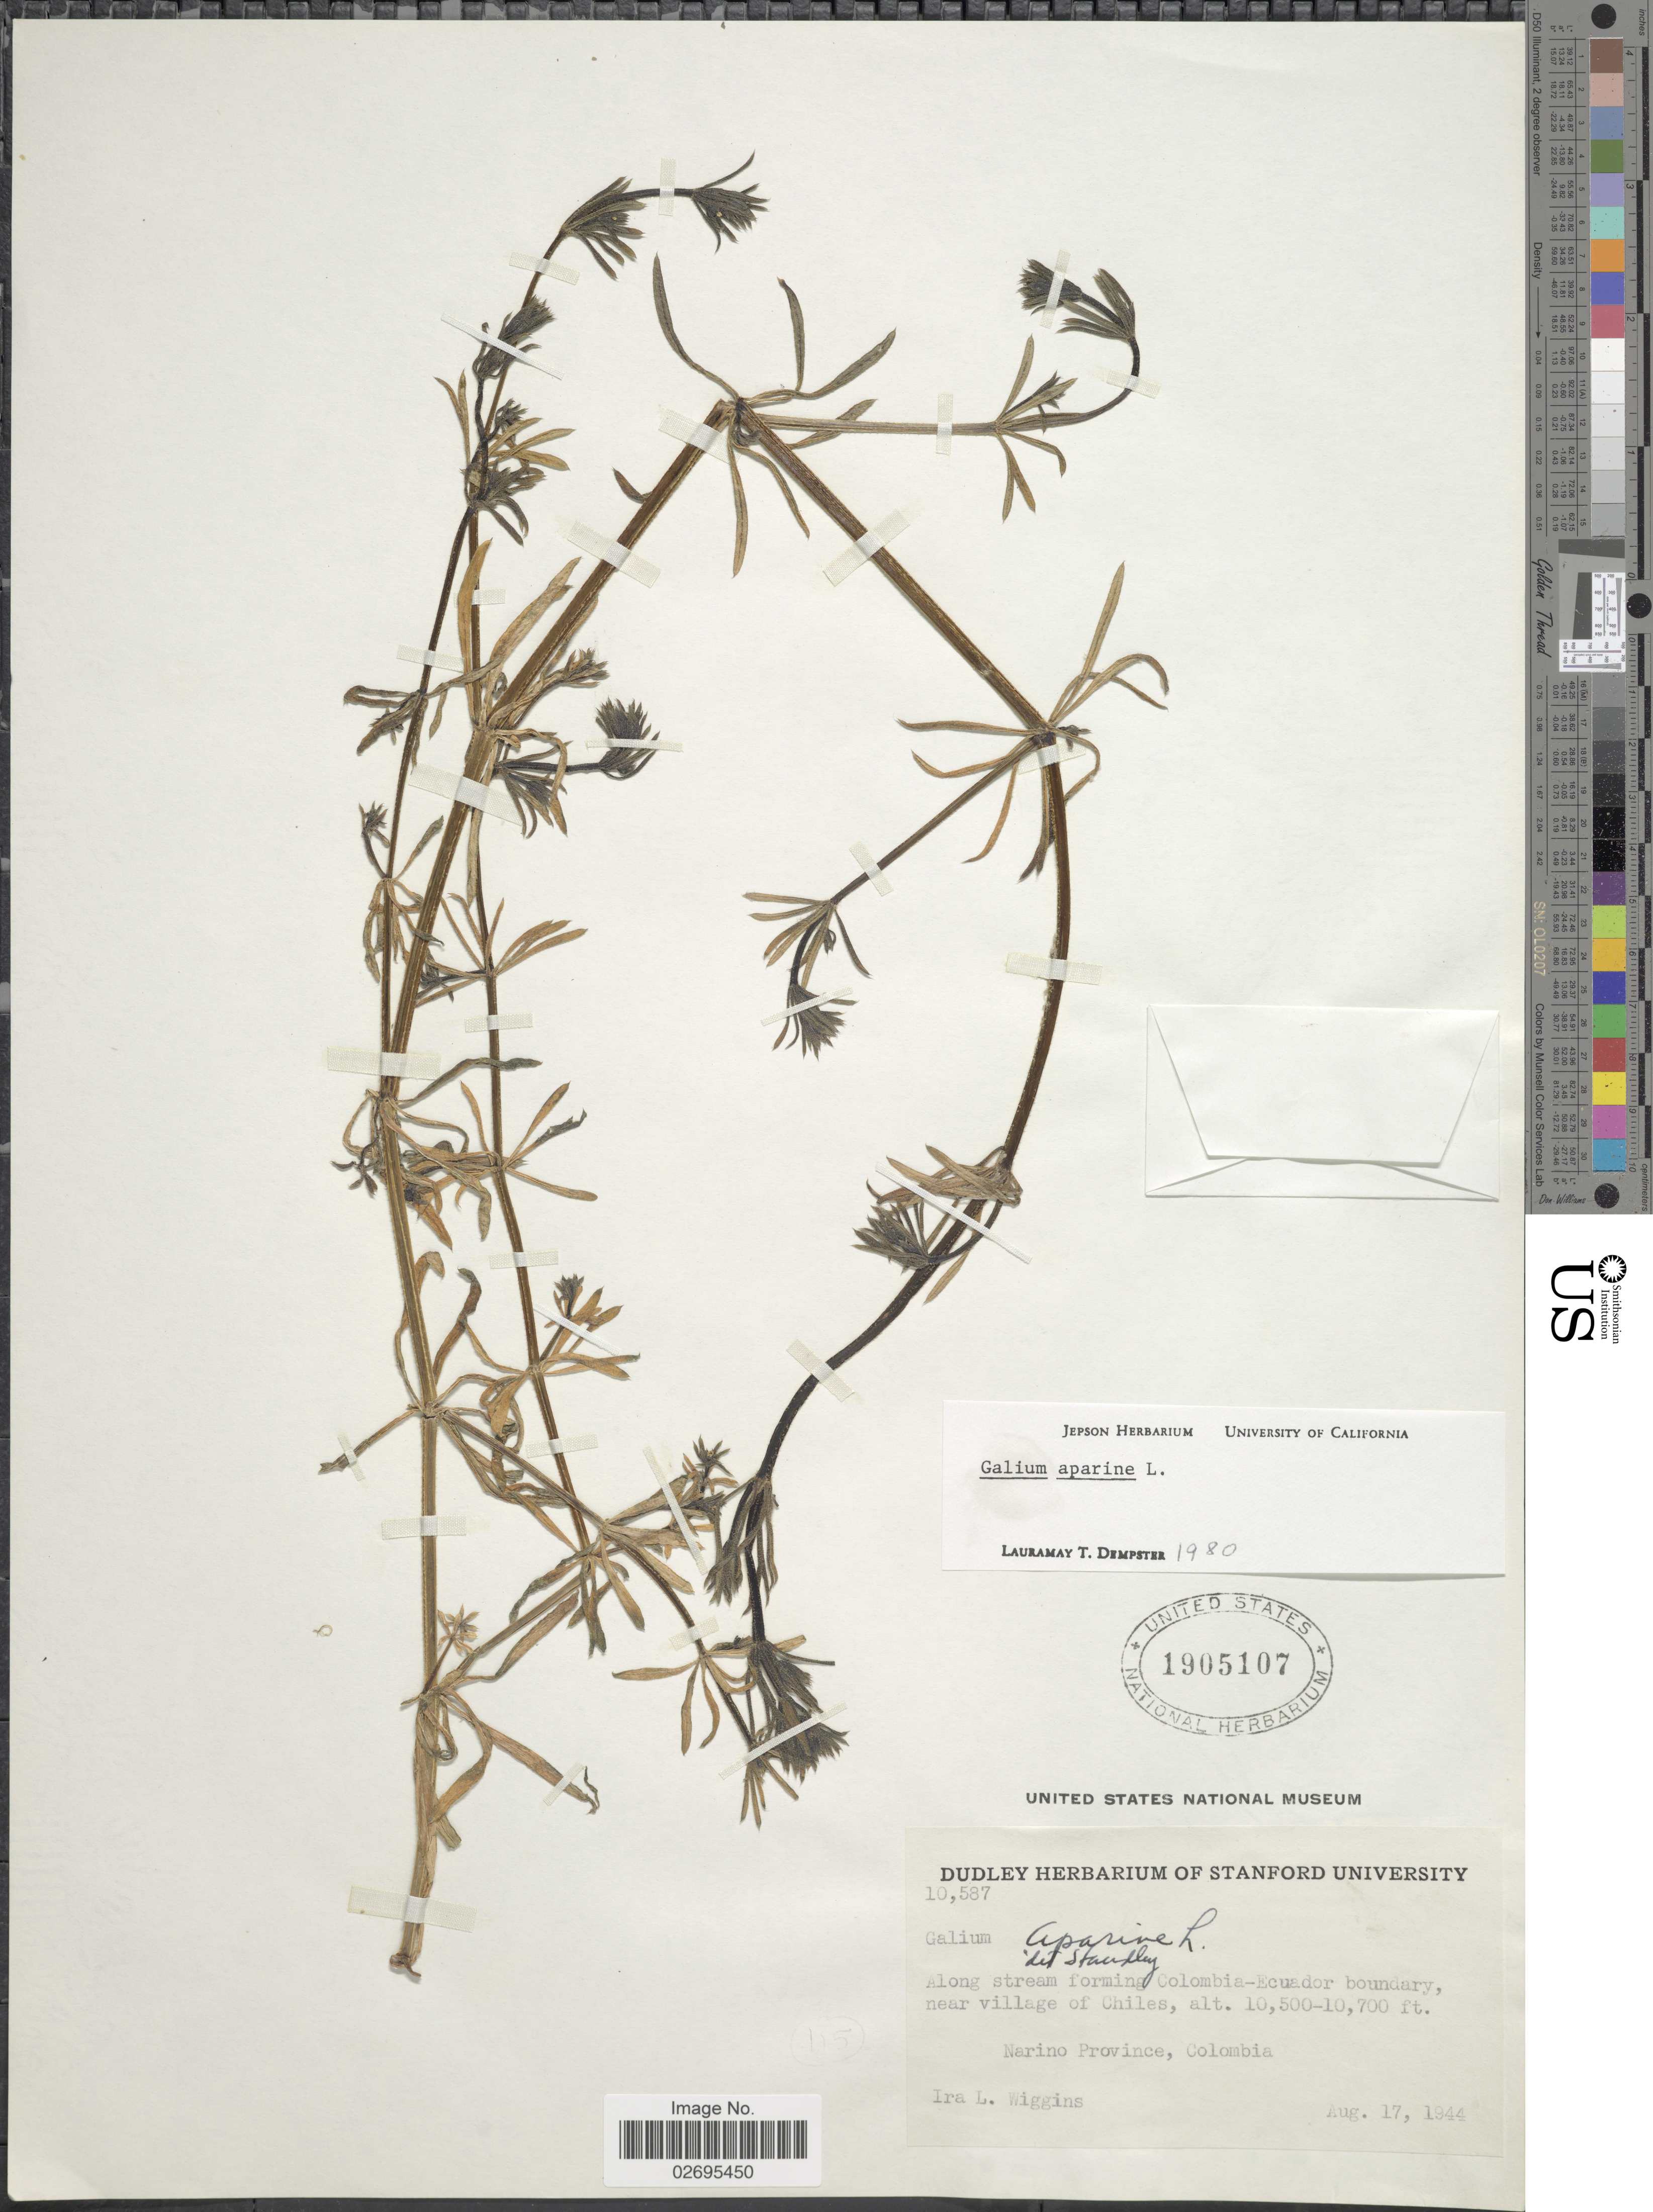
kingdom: Plantae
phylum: Tracheophyta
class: Magnoliopsida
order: Gentianales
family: Rubiaceae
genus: Galium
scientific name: Galium aparine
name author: L.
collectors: I. L. Wiggins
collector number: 10587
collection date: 1944-08-17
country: Colombia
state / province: Nariño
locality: Along stream forming Colombia-Ecuador boundary, near village of Chiles, Narino Province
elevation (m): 3200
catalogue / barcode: US 1905107